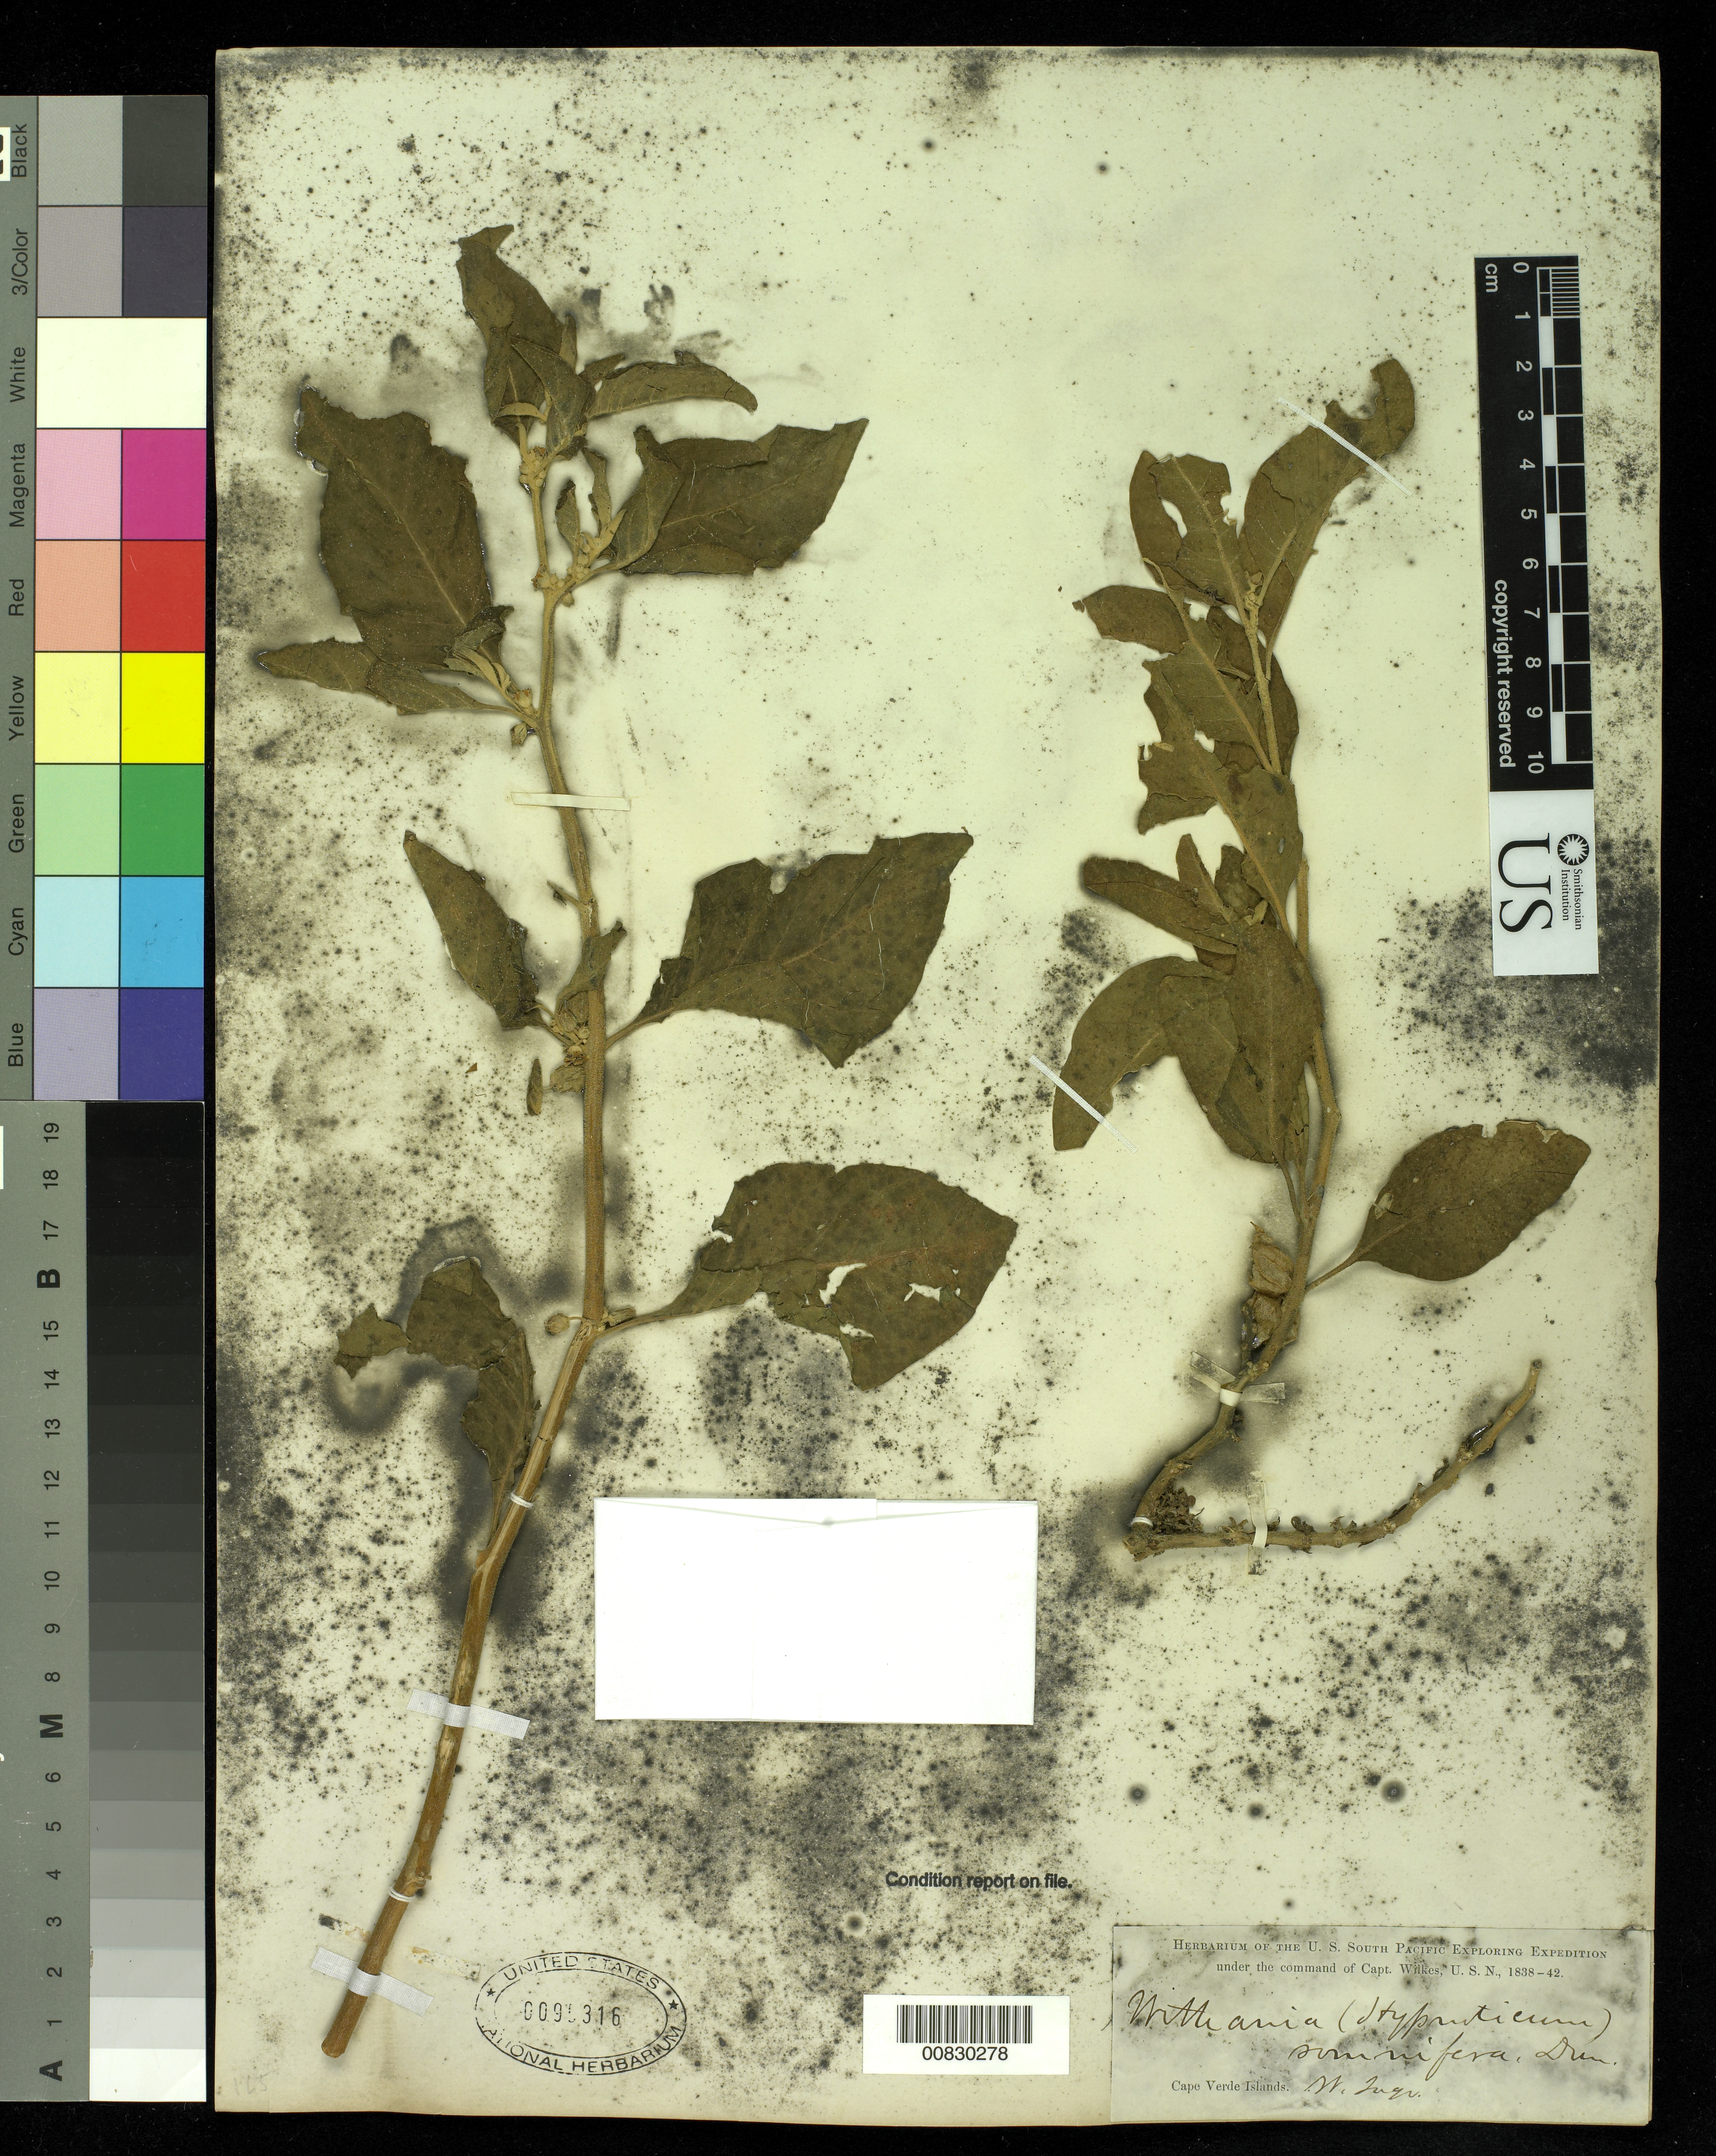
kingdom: Plantae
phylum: Tracheophyta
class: Magnoliopsida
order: Solanales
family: Solanaceae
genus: Withania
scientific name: Withania somnifera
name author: (L.) Dunal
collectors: Wilkes Explor. Exped.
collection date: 1838/1842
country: Cape Verde Islands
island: Sao Tiago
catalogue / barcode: US 95316